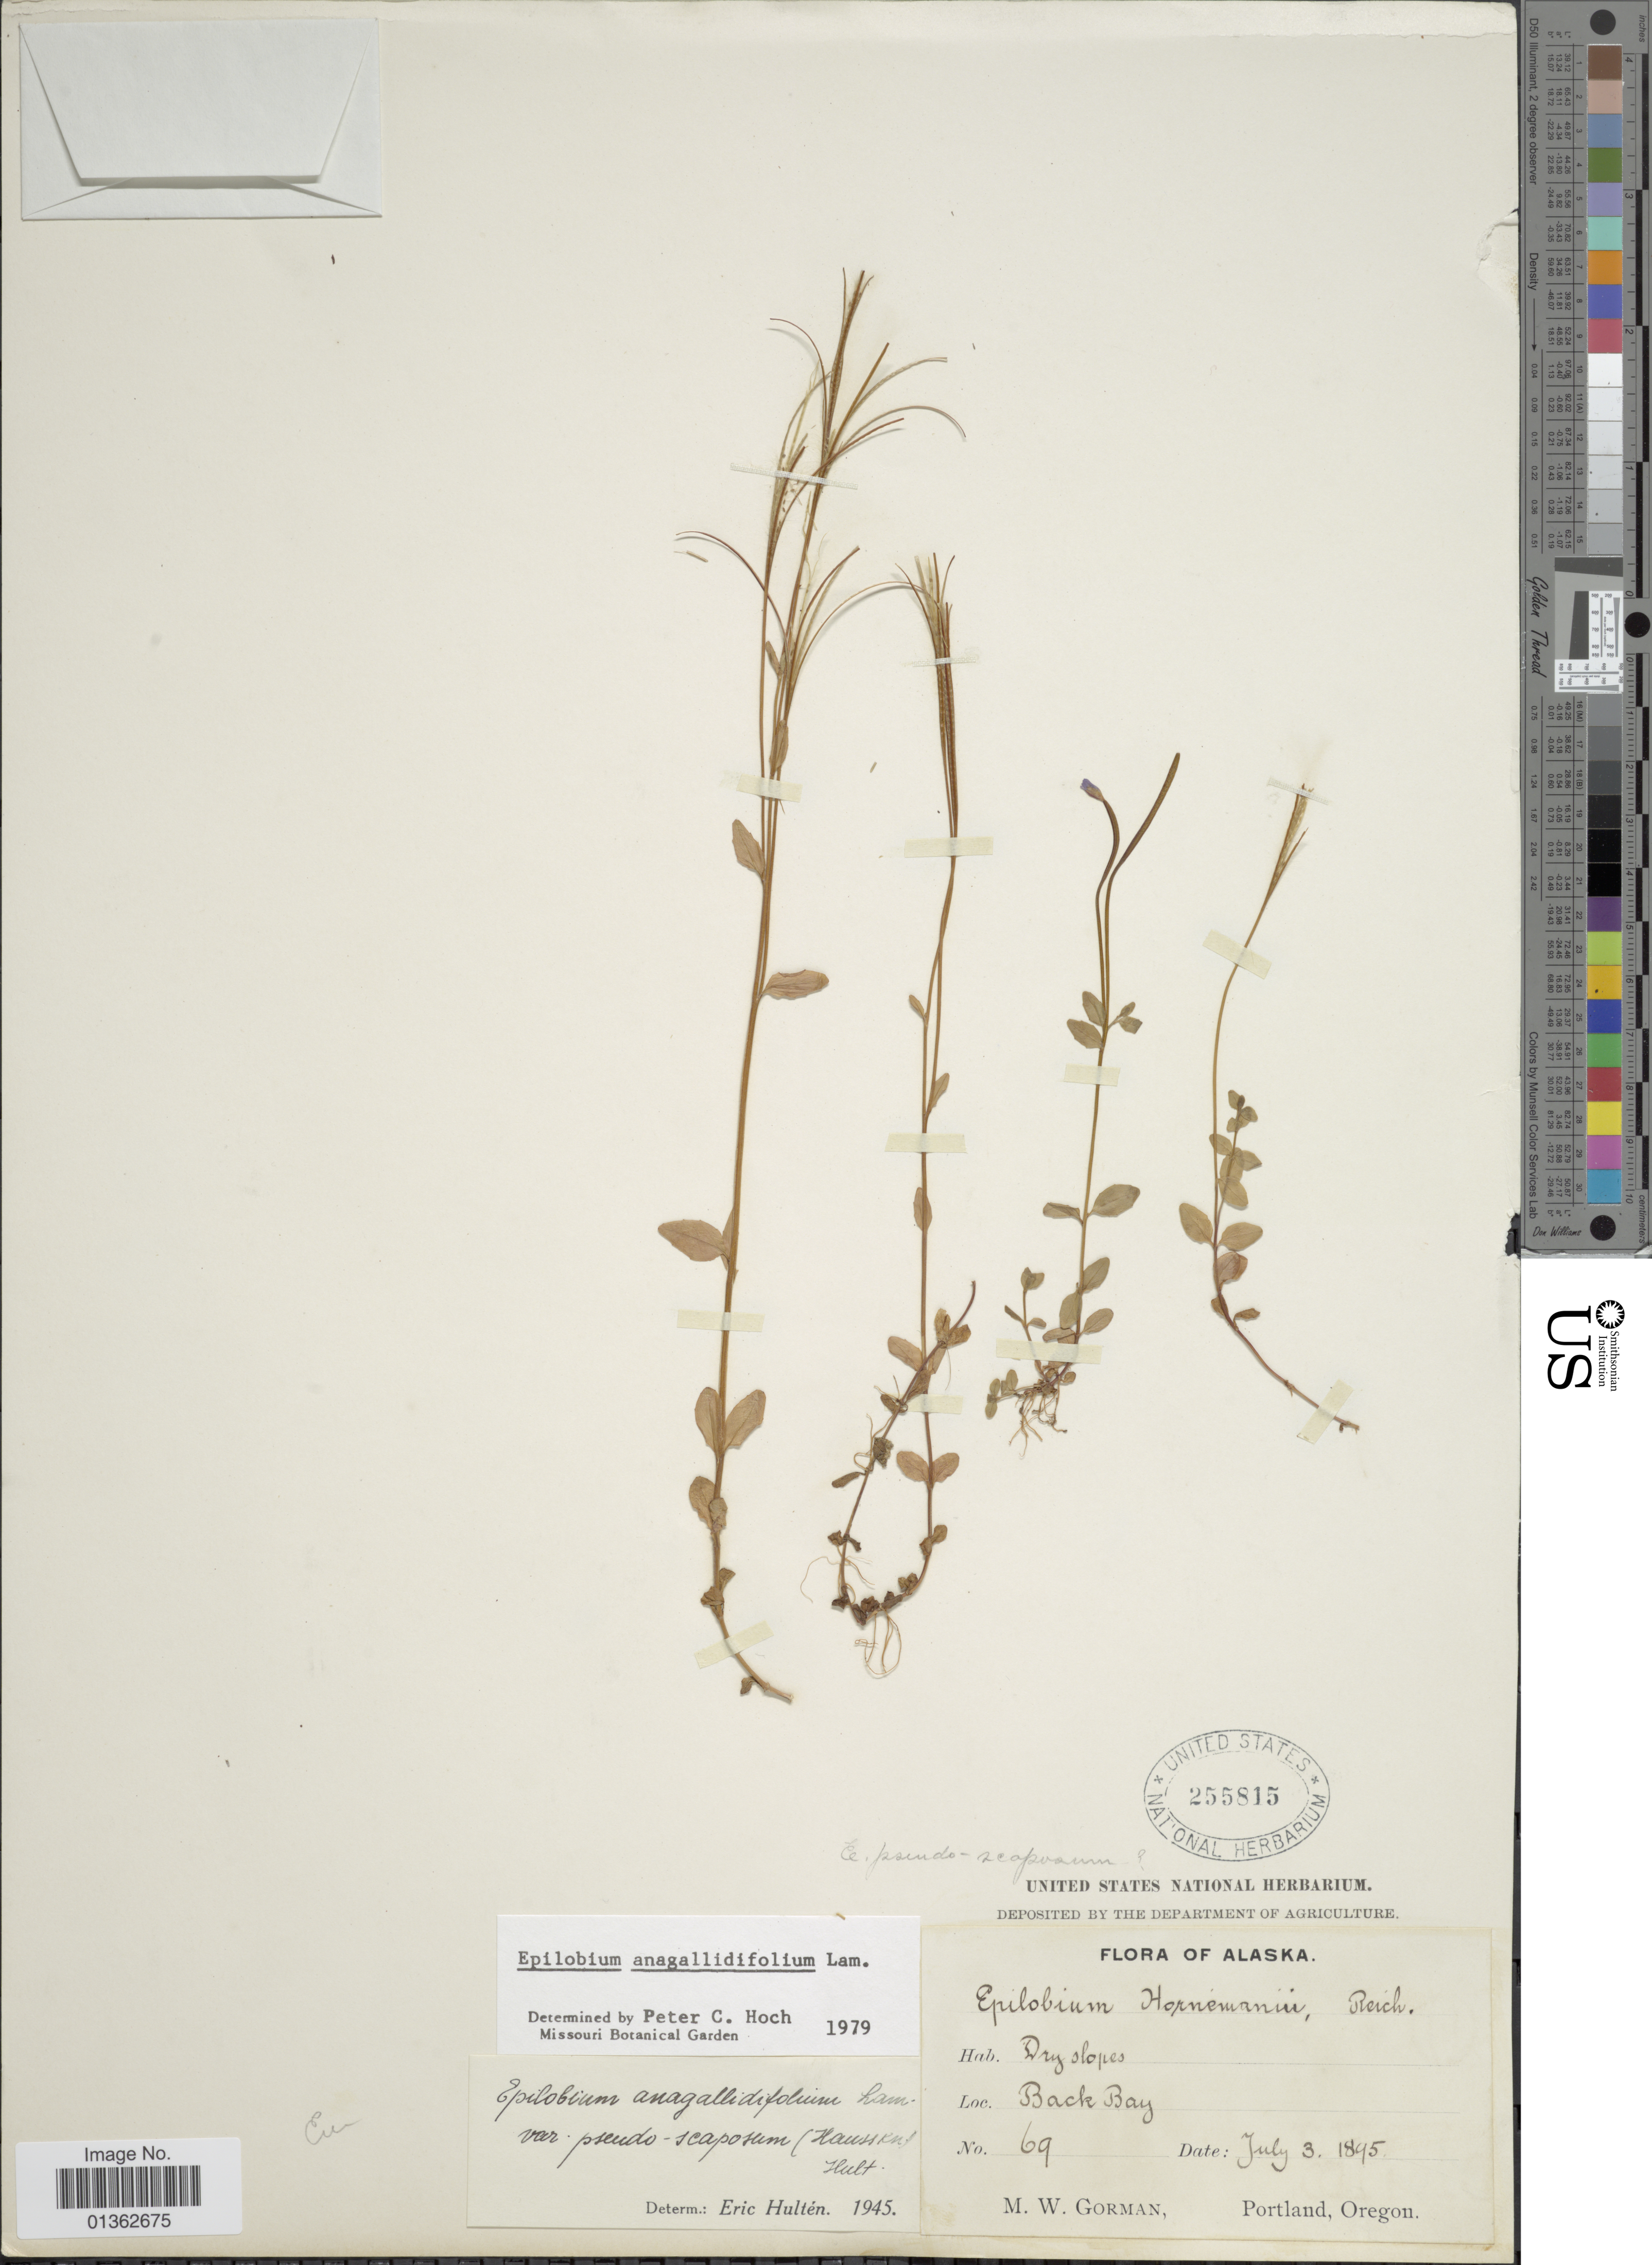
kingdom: Plantae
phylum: Tracheophyta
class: Magnoliopsida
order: Myrtales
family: Onagraceae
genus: Epilobium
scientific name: Epilobium anagallidifolium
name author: Lam.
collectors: M. W. Gorman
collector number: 69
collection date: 1895-07-03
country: United States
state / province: Alaska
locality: Back Bay.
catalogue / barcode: US 255815